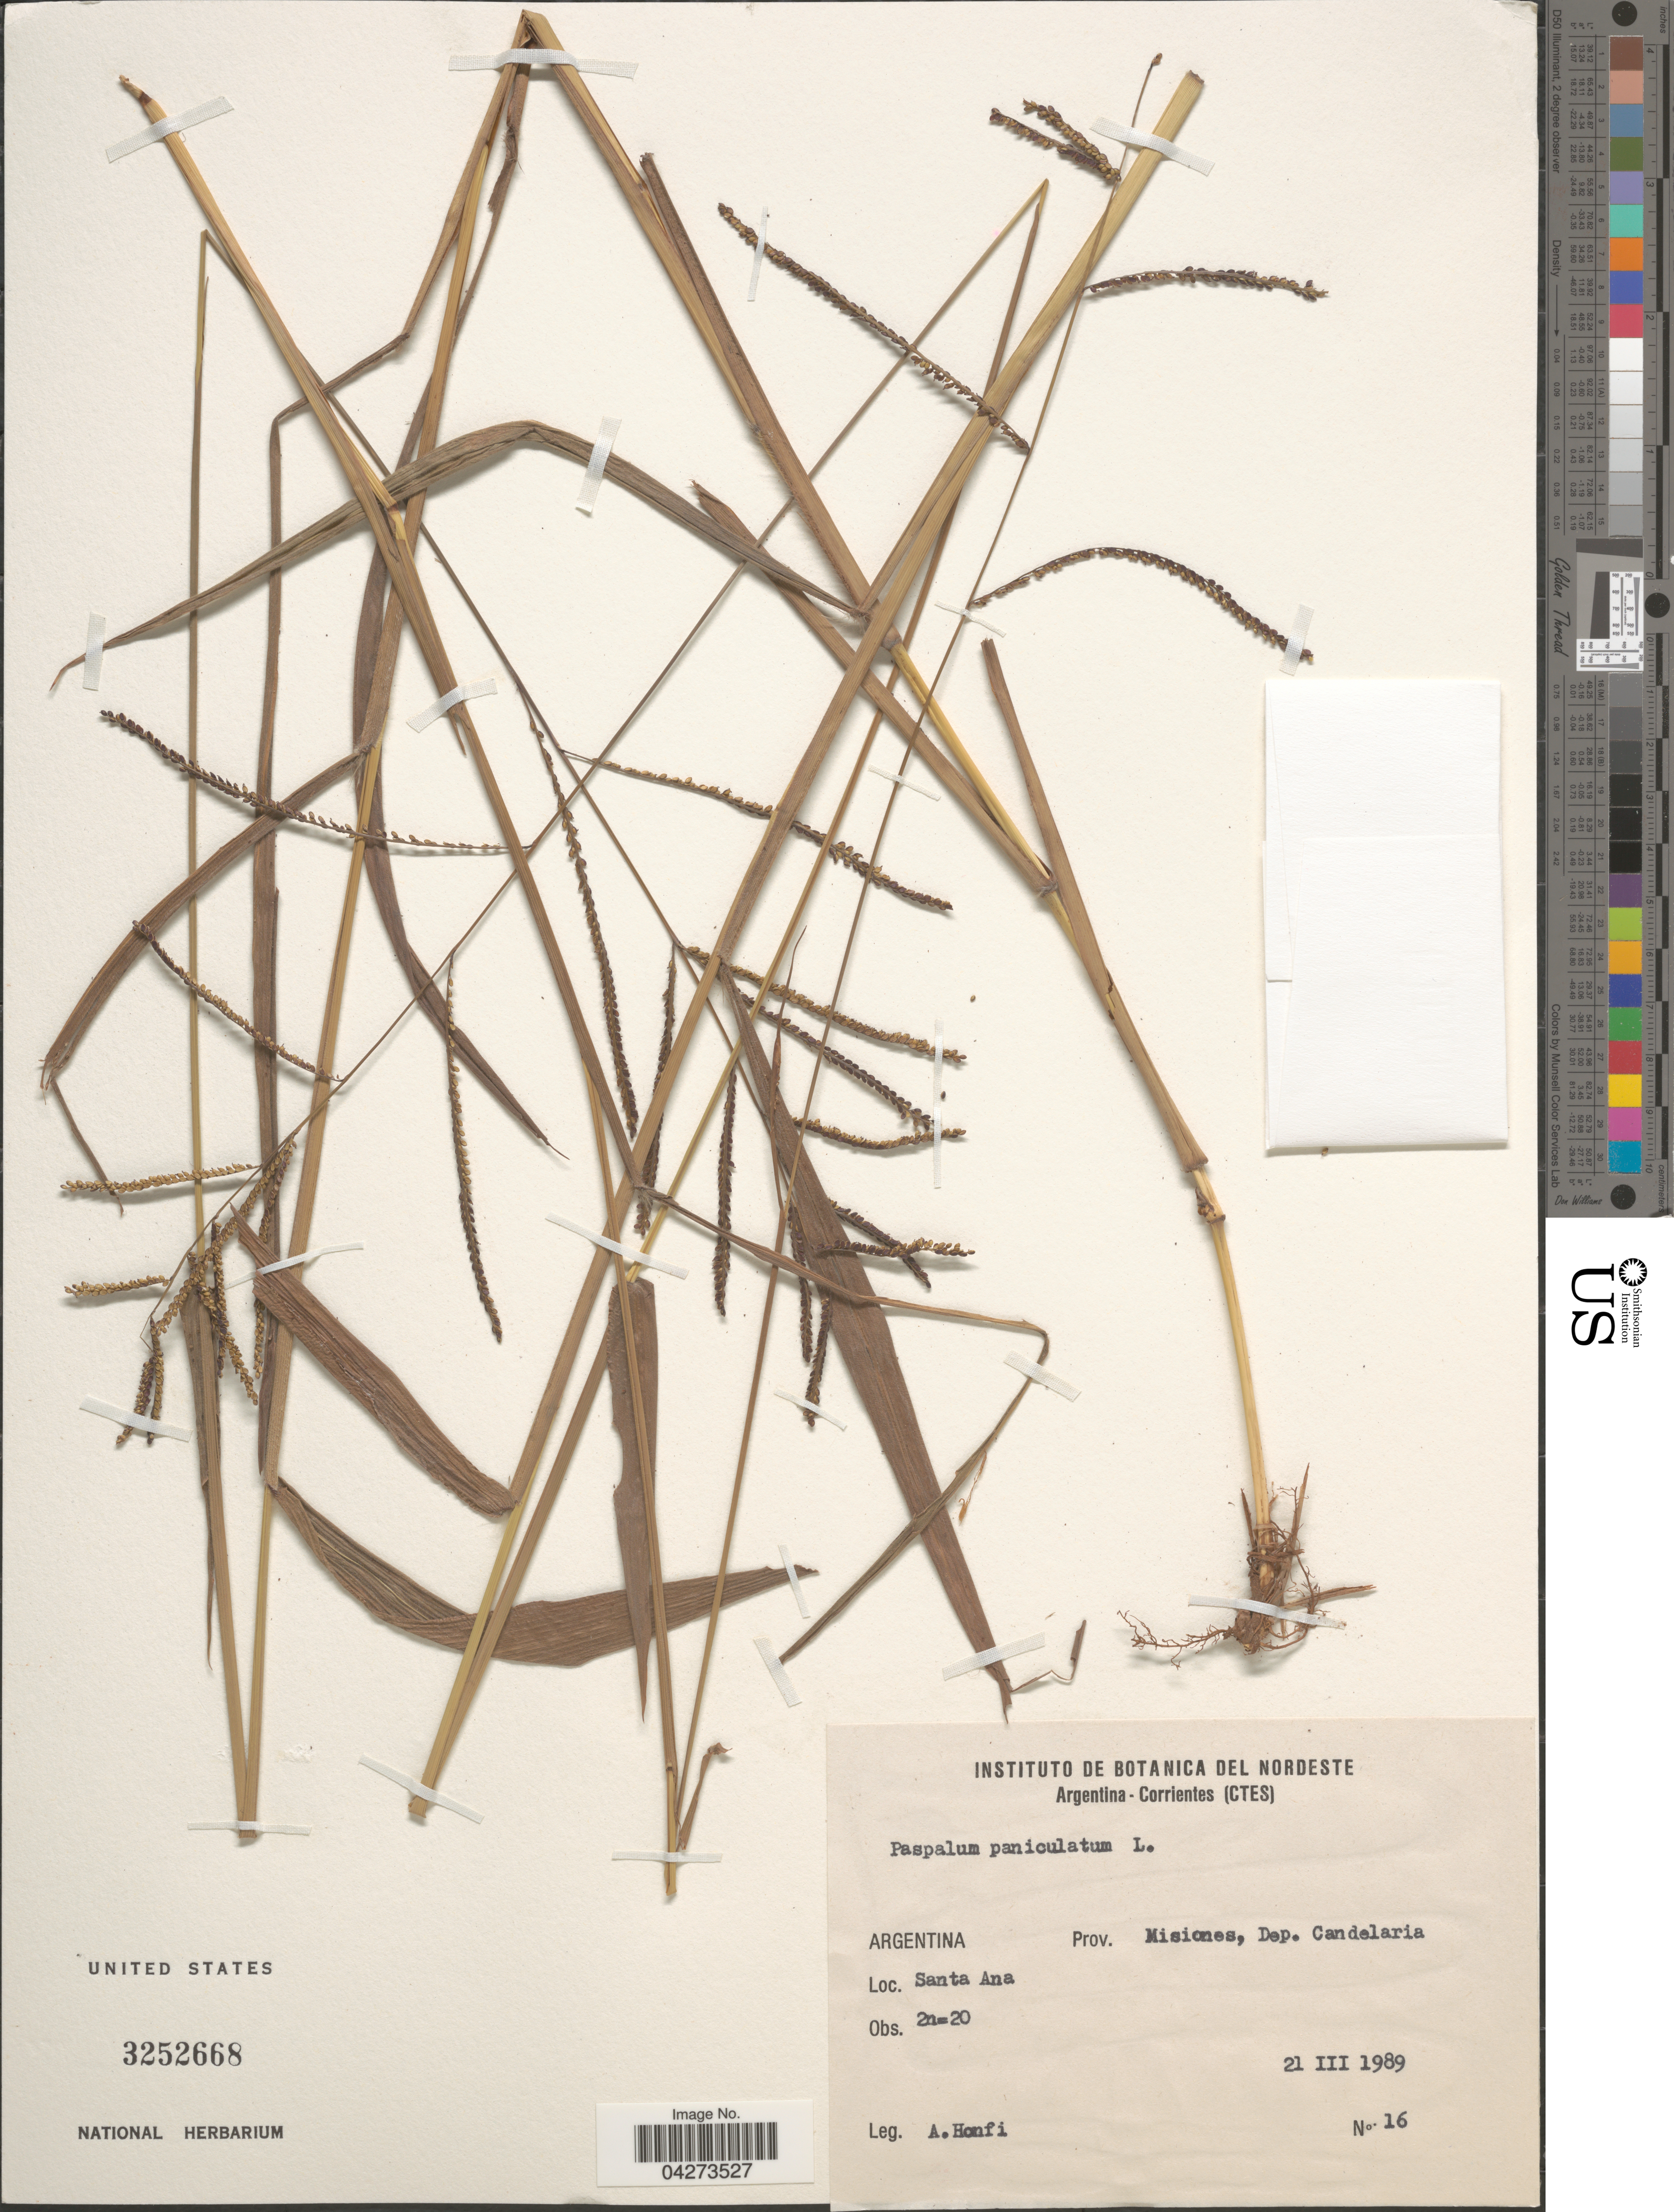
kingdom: Plantae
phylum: Tracheophyta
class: Liliopsida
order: Poales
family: Poaceae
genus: Paspalum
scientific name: Paspalum paniculatum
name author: L.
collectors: A. Honfi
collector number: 16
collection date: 1989-03-21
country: Argentina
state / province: Misiones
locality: Dep. Candelaria. Santa Ana.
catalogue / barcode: US 3252668